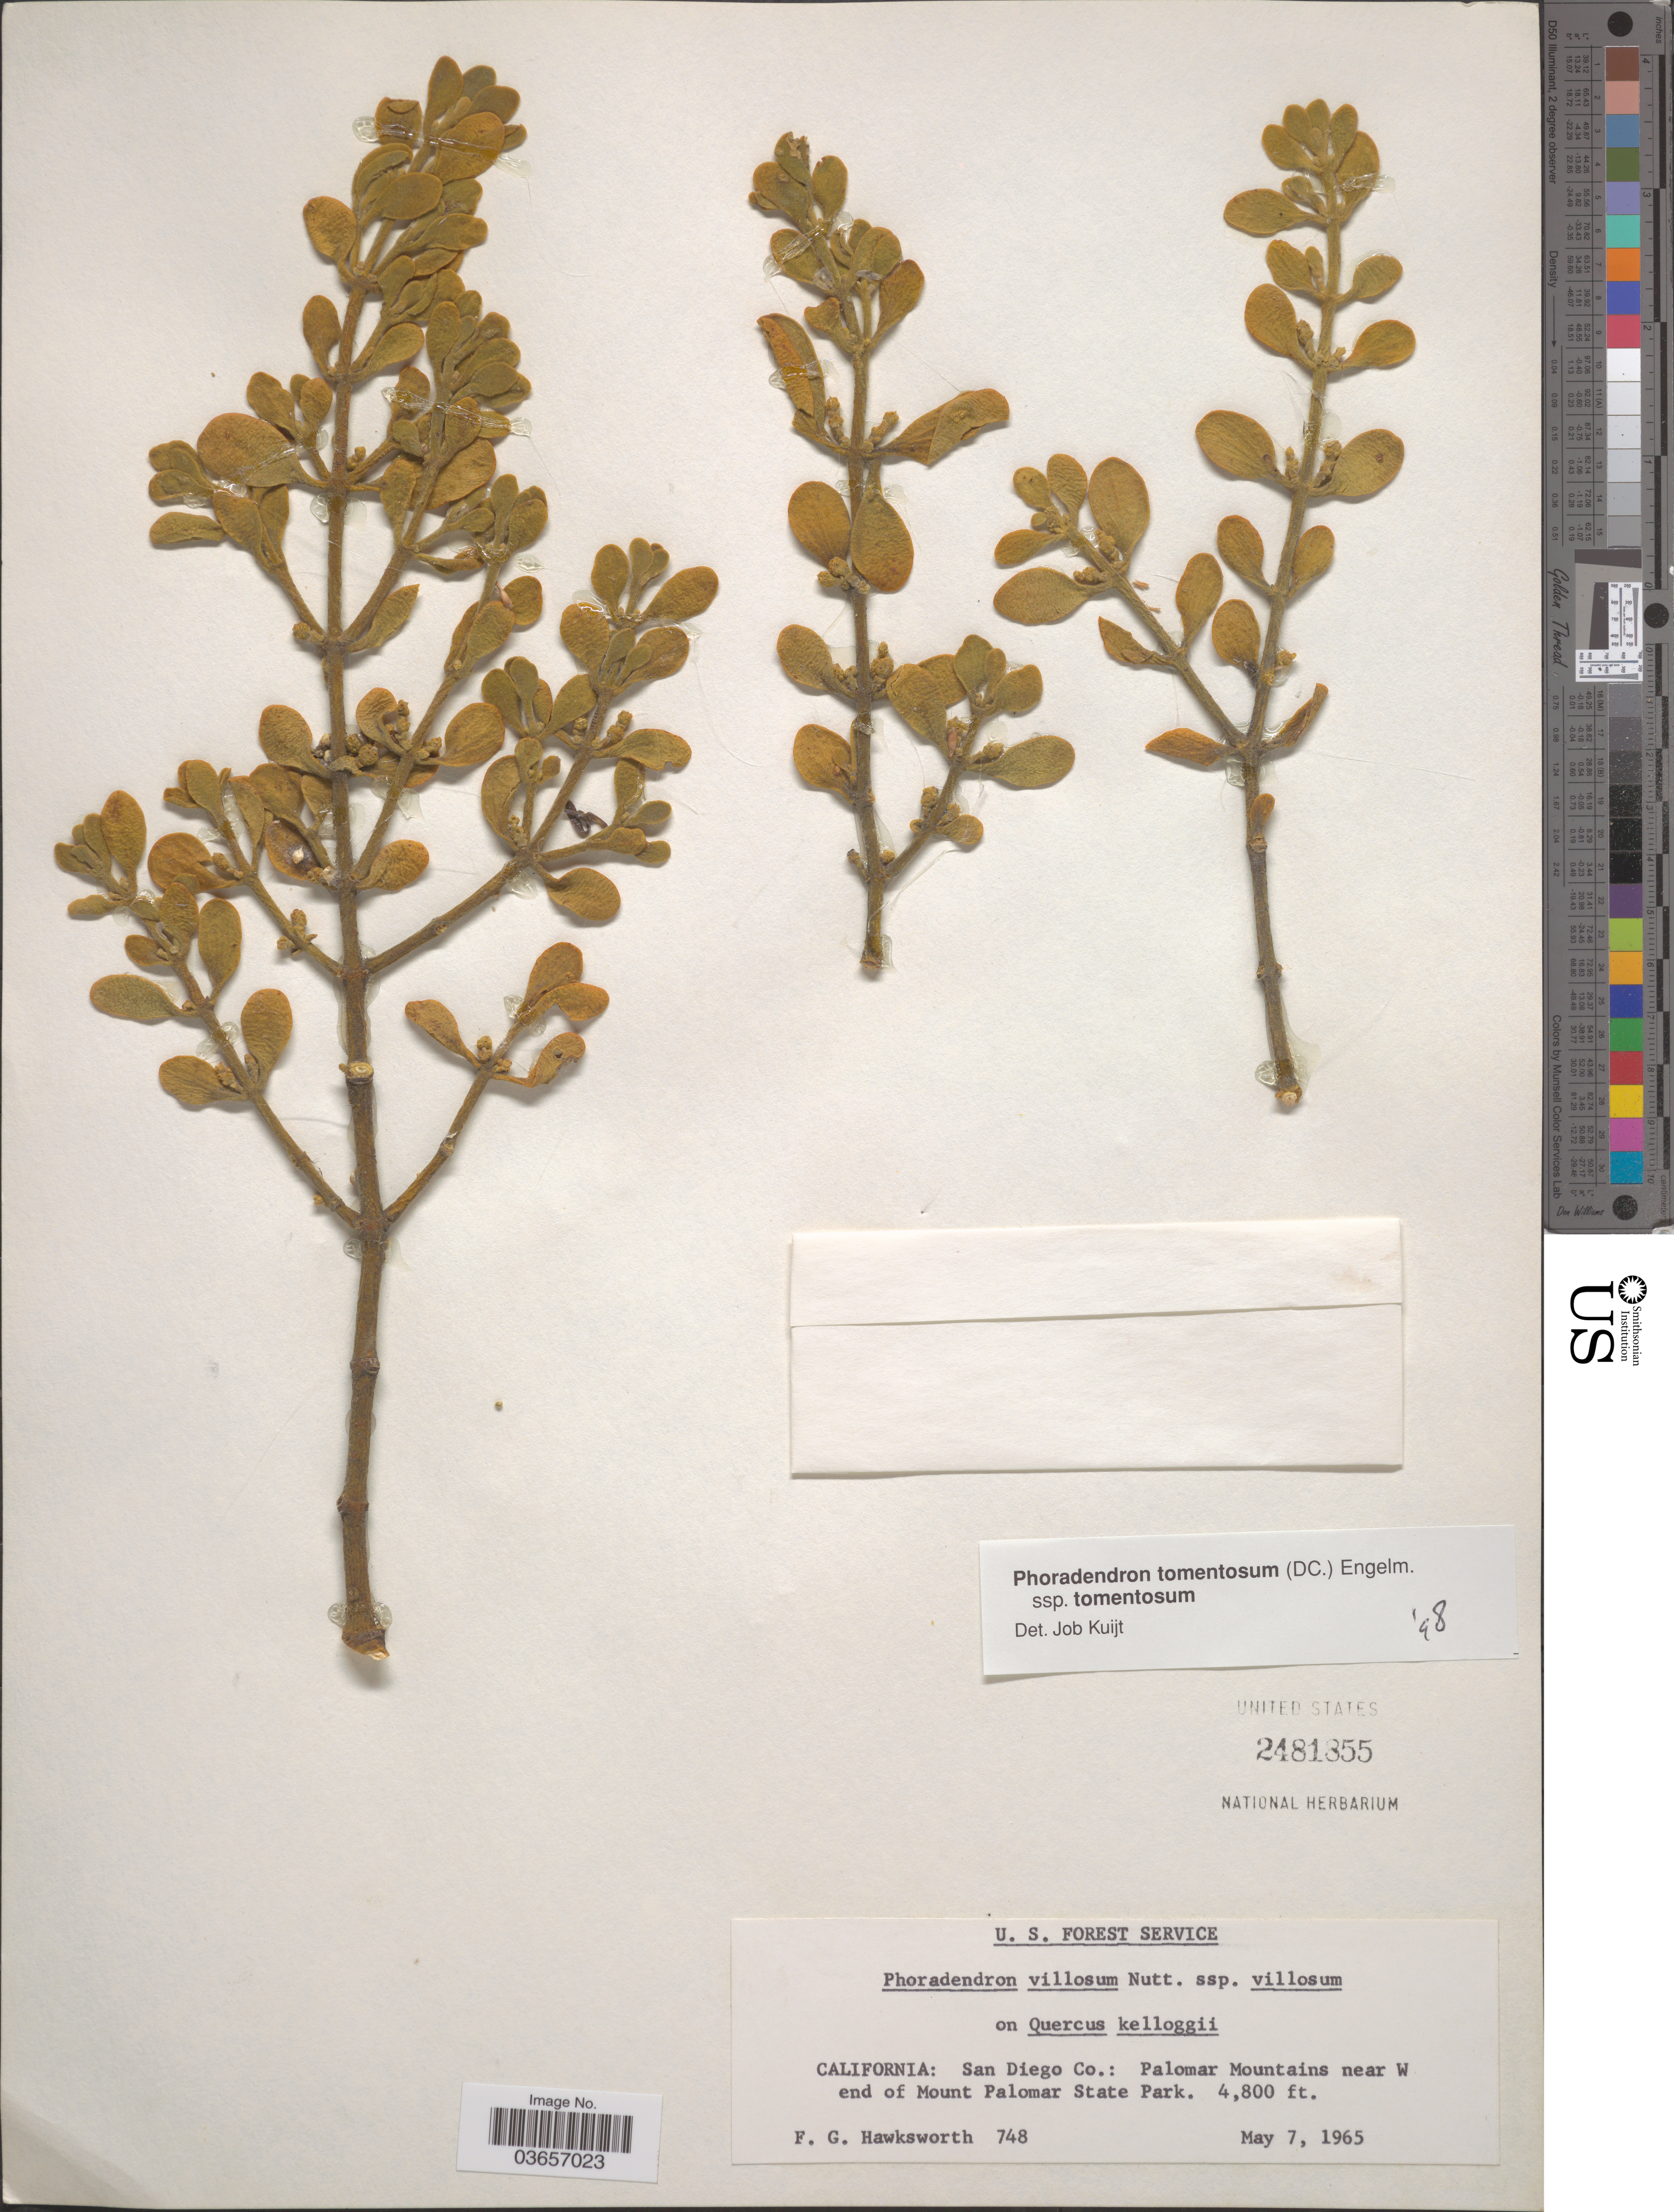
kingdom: Plantae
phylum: Tracheophyta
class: Magnoliopsida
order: Santalales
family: Viscaceae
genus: Phoradendron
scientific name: Phoradendron tomentosum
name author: DC.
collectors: F. G. Hawksworth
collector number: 748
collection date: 1965-05-07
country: United States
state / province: California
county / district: San Diego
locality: San Diego Co.: Palmar Mountains near W end of Mount Palomar State Park.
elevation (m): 1463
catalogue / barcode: US 2481855